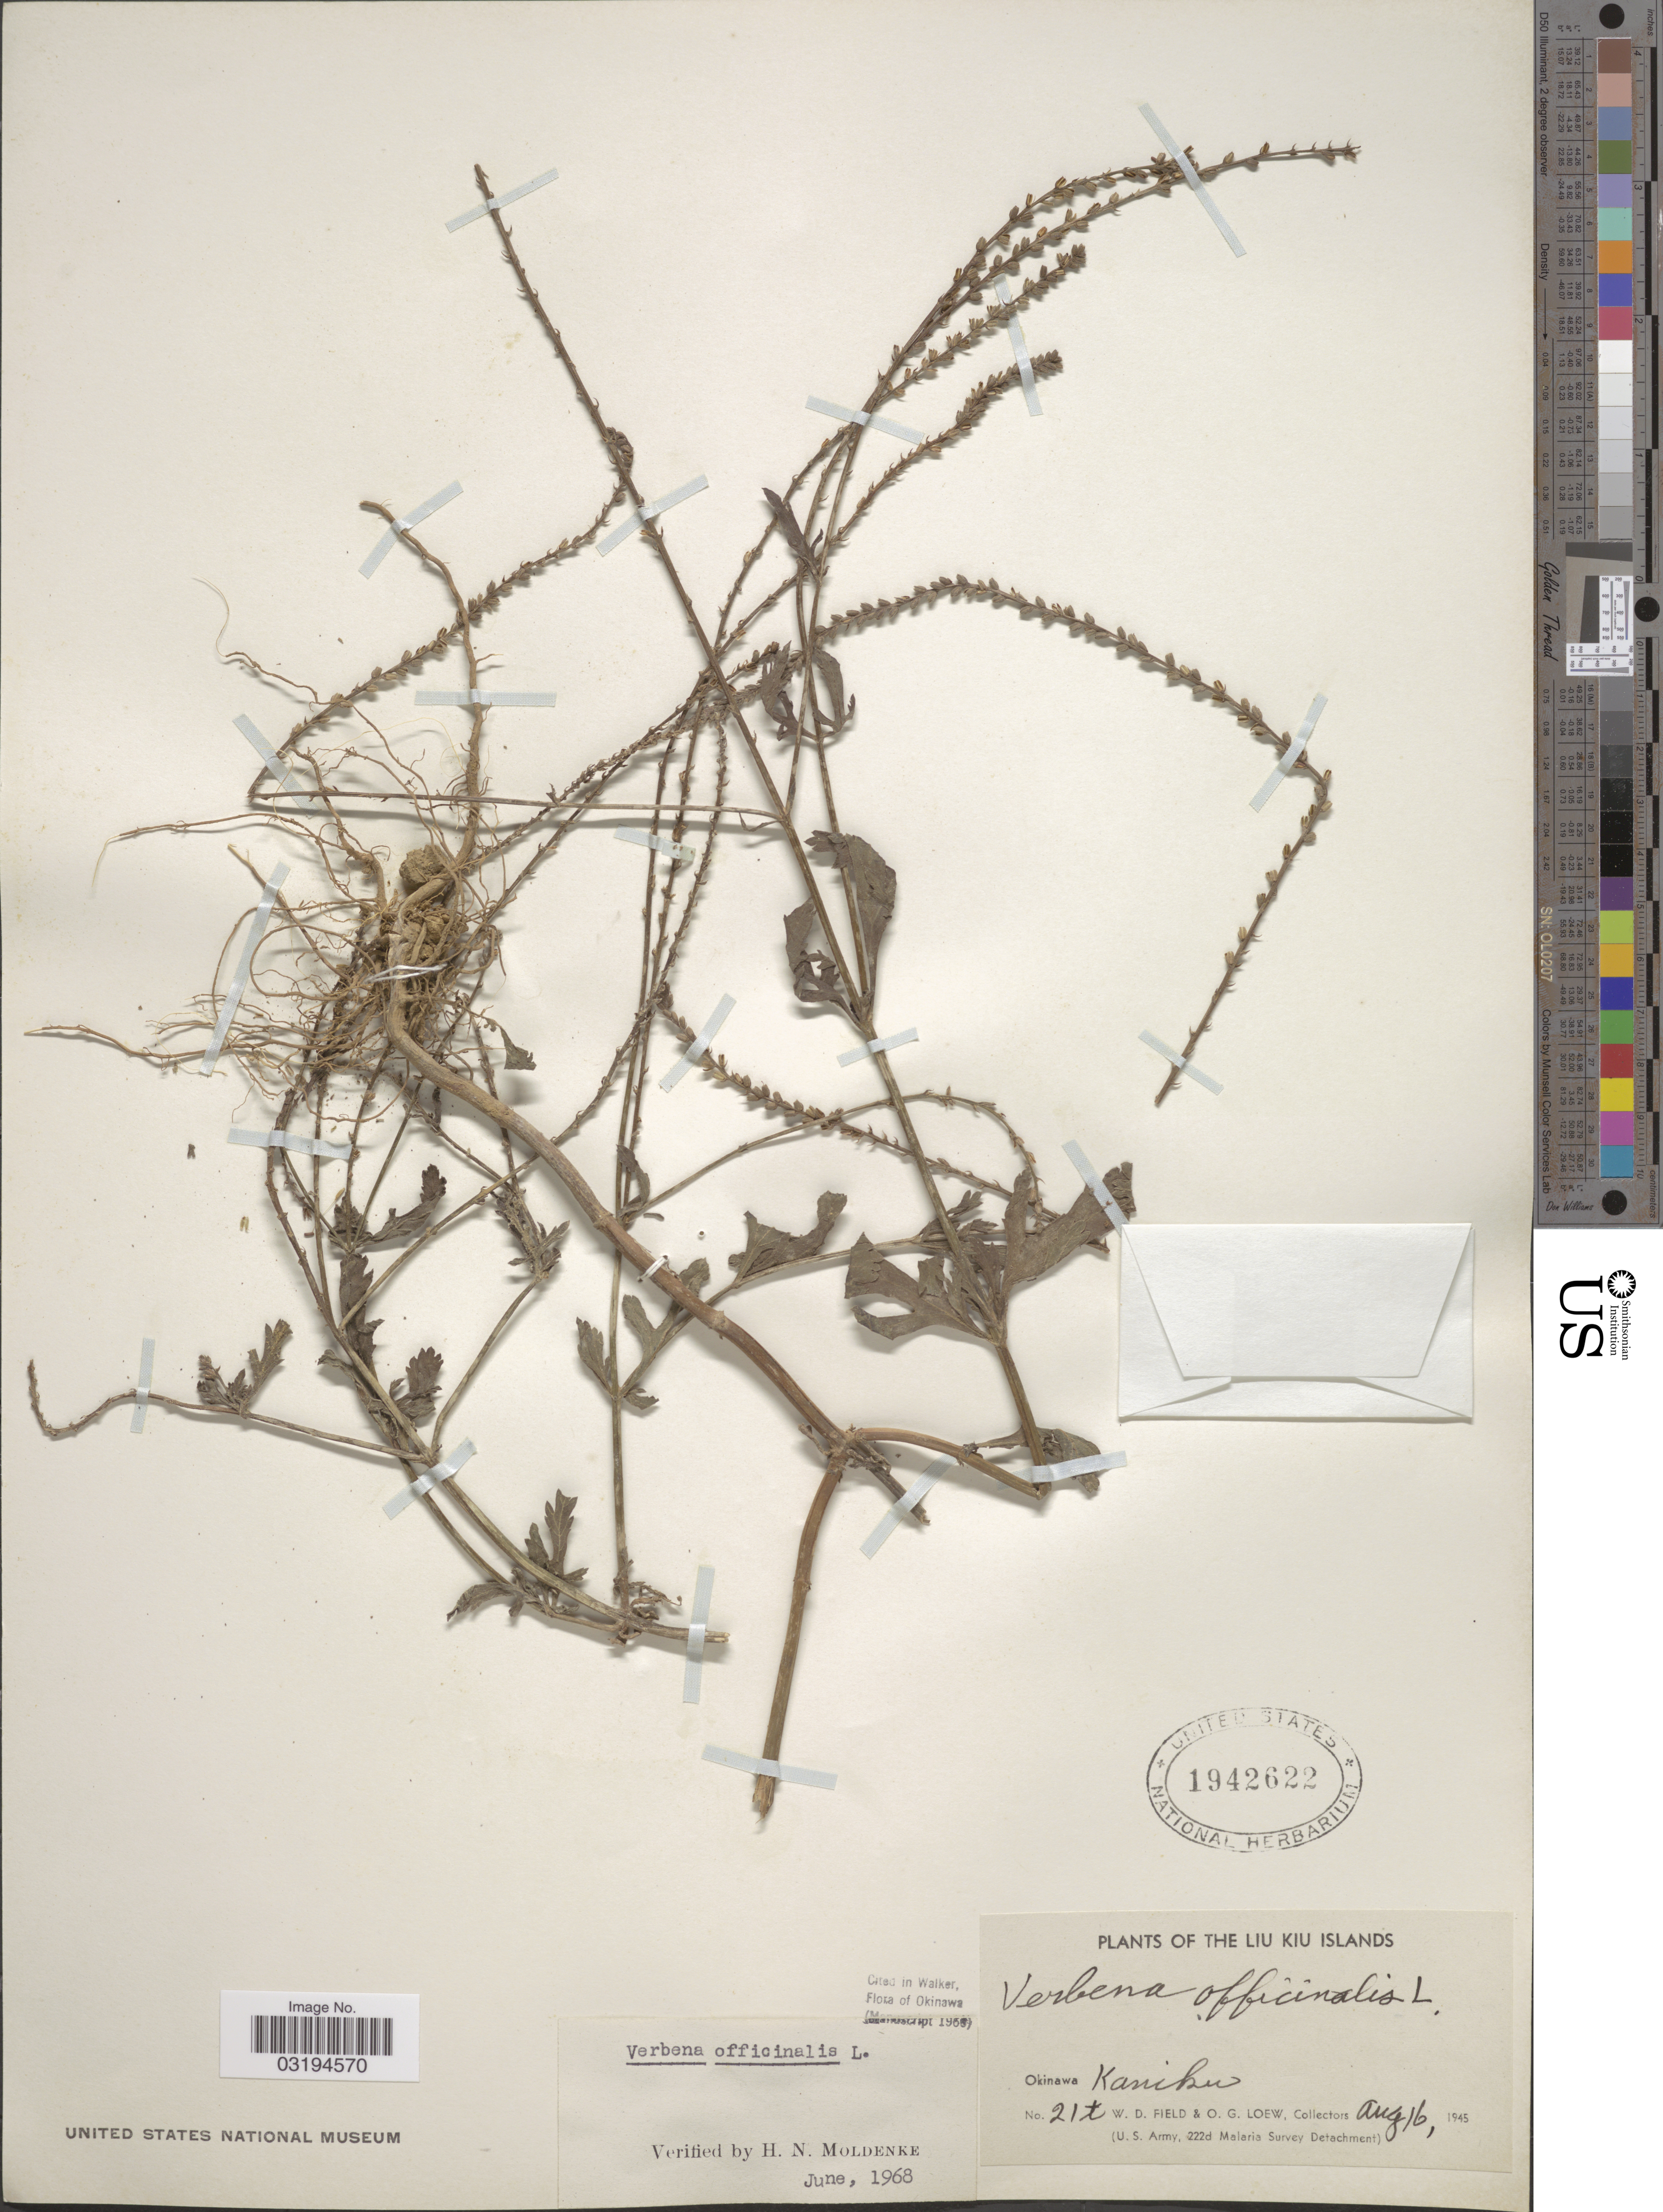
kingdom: Plantae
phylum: Tracheophyta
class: Magnoliopsida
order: Lamiales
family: Verbenaceae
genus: Verbena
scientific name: Verbena officinalis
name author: L.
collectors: W. D. Field & O. G. Loew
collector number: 21t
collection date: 1945-08-16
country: Japan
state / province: Okinawa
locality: The Liu Kiu Islands. Kaniku.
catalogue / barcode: US 1942622